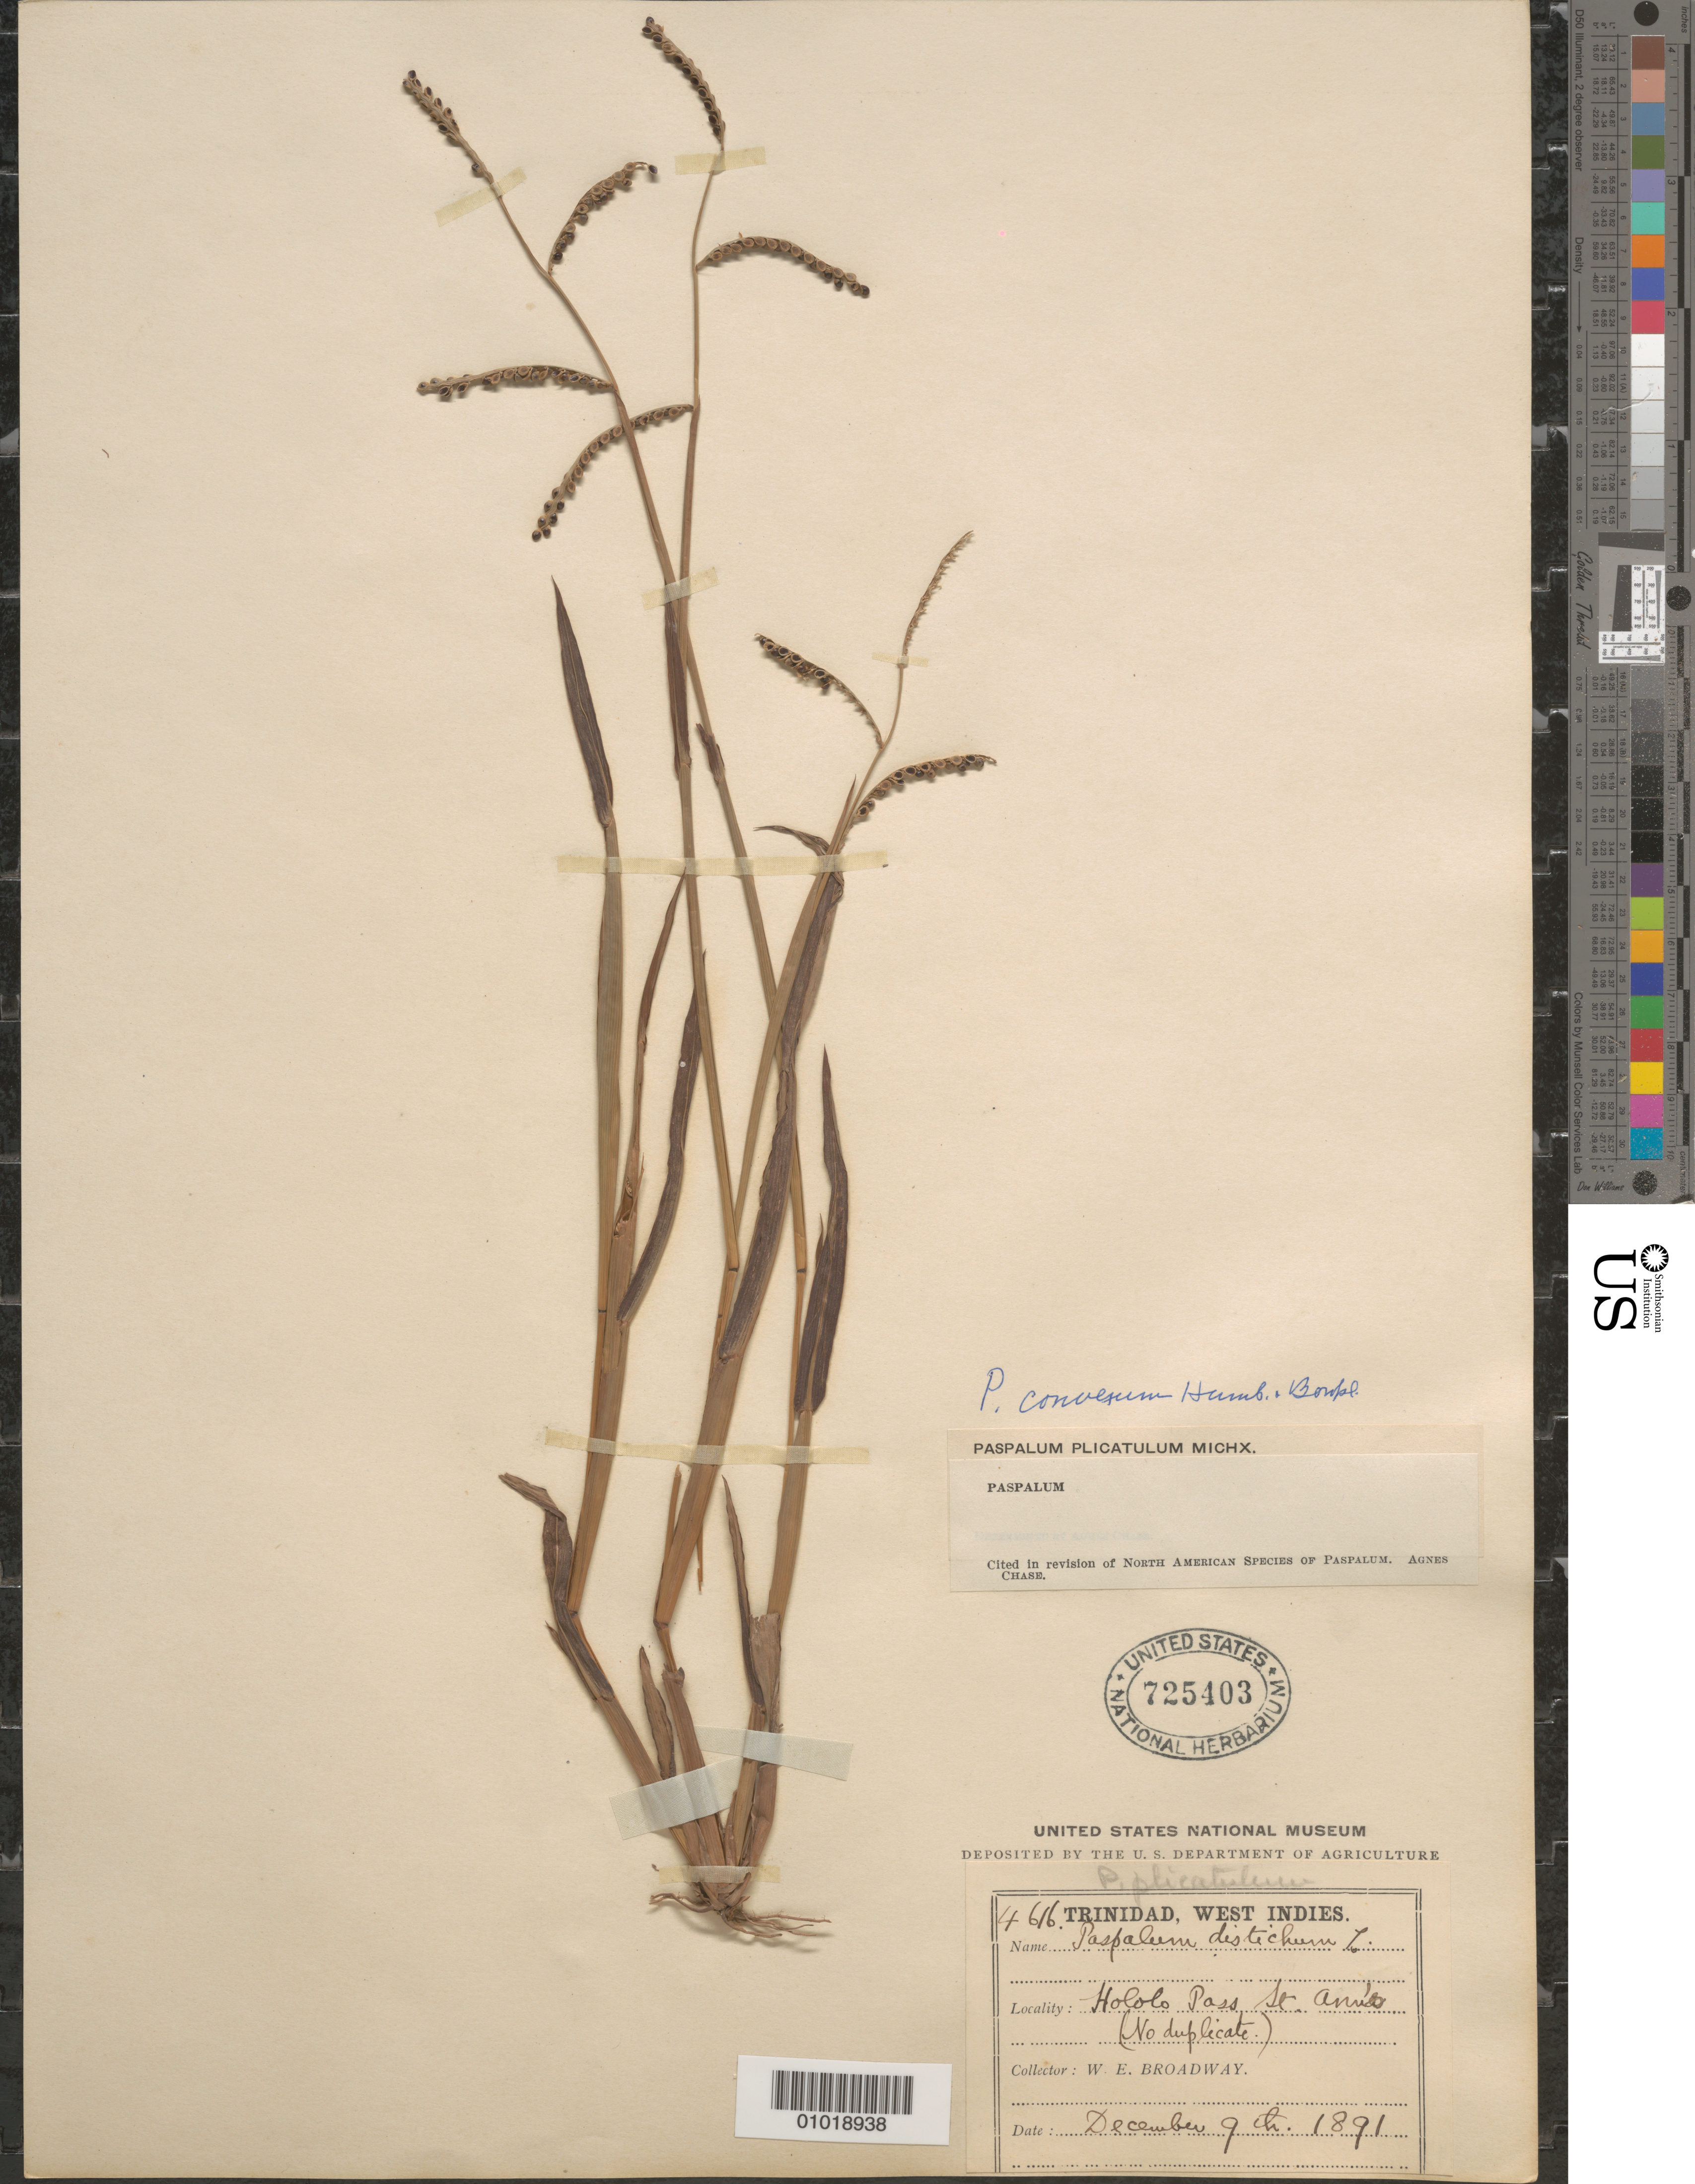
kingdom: Plantae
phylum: Tracheophyta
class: Liliopsida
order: Poales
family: Poaceae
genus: Paspalum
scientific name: Paspalum convexum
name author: Humb. & Bonpl. ex Flüggé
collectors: W. E. Broadway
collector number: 4616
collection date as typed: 09 Dec 1891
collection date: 1891-12-09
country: Trinidad and Tobago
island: Trinidad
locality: Hololo Pass,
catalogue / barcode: US 725403